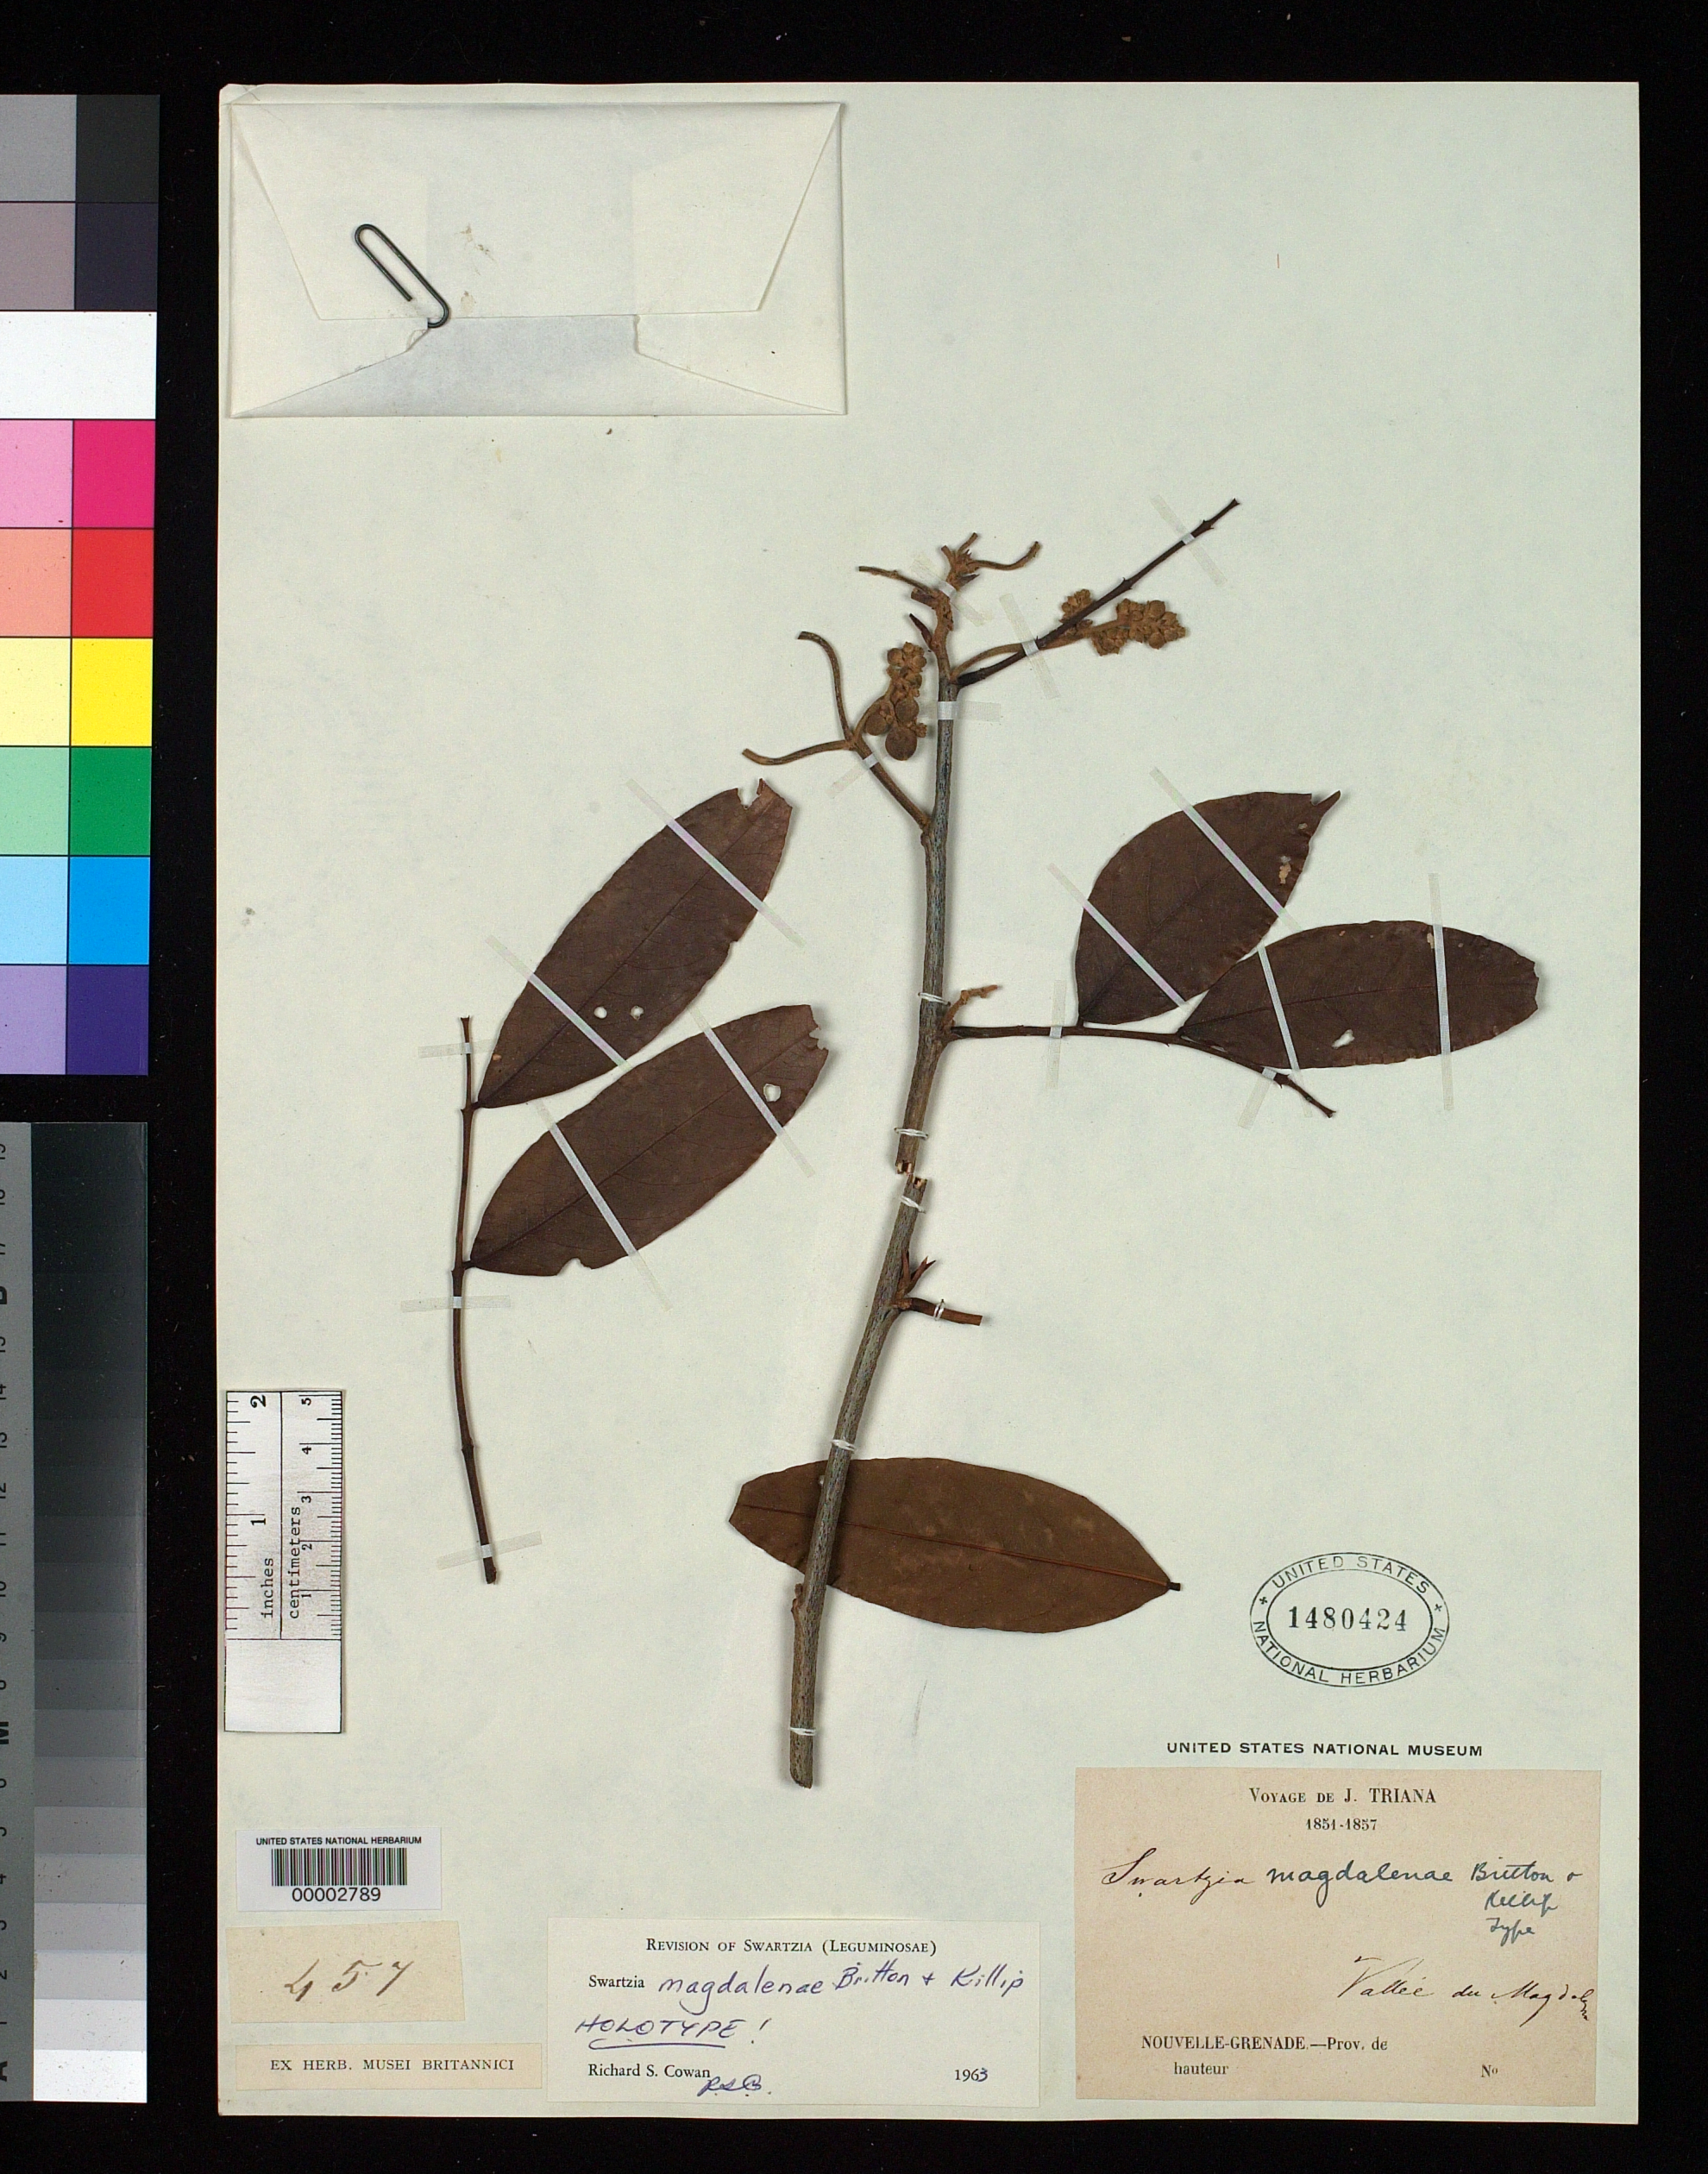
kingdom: Plantae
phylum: Tracheophyta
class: Magnoliopsida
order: Fabales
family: Fabaceae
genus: Swartzia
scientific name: Swartzia magdalenae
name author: Britton & Killip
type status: Holotype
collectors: J. J. Triana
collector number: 457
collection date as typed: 1851 to -- --- 1857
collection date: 1851/1857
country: Colombia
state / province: Huila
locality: Valley of Magdelena.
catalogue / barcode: US 1480424